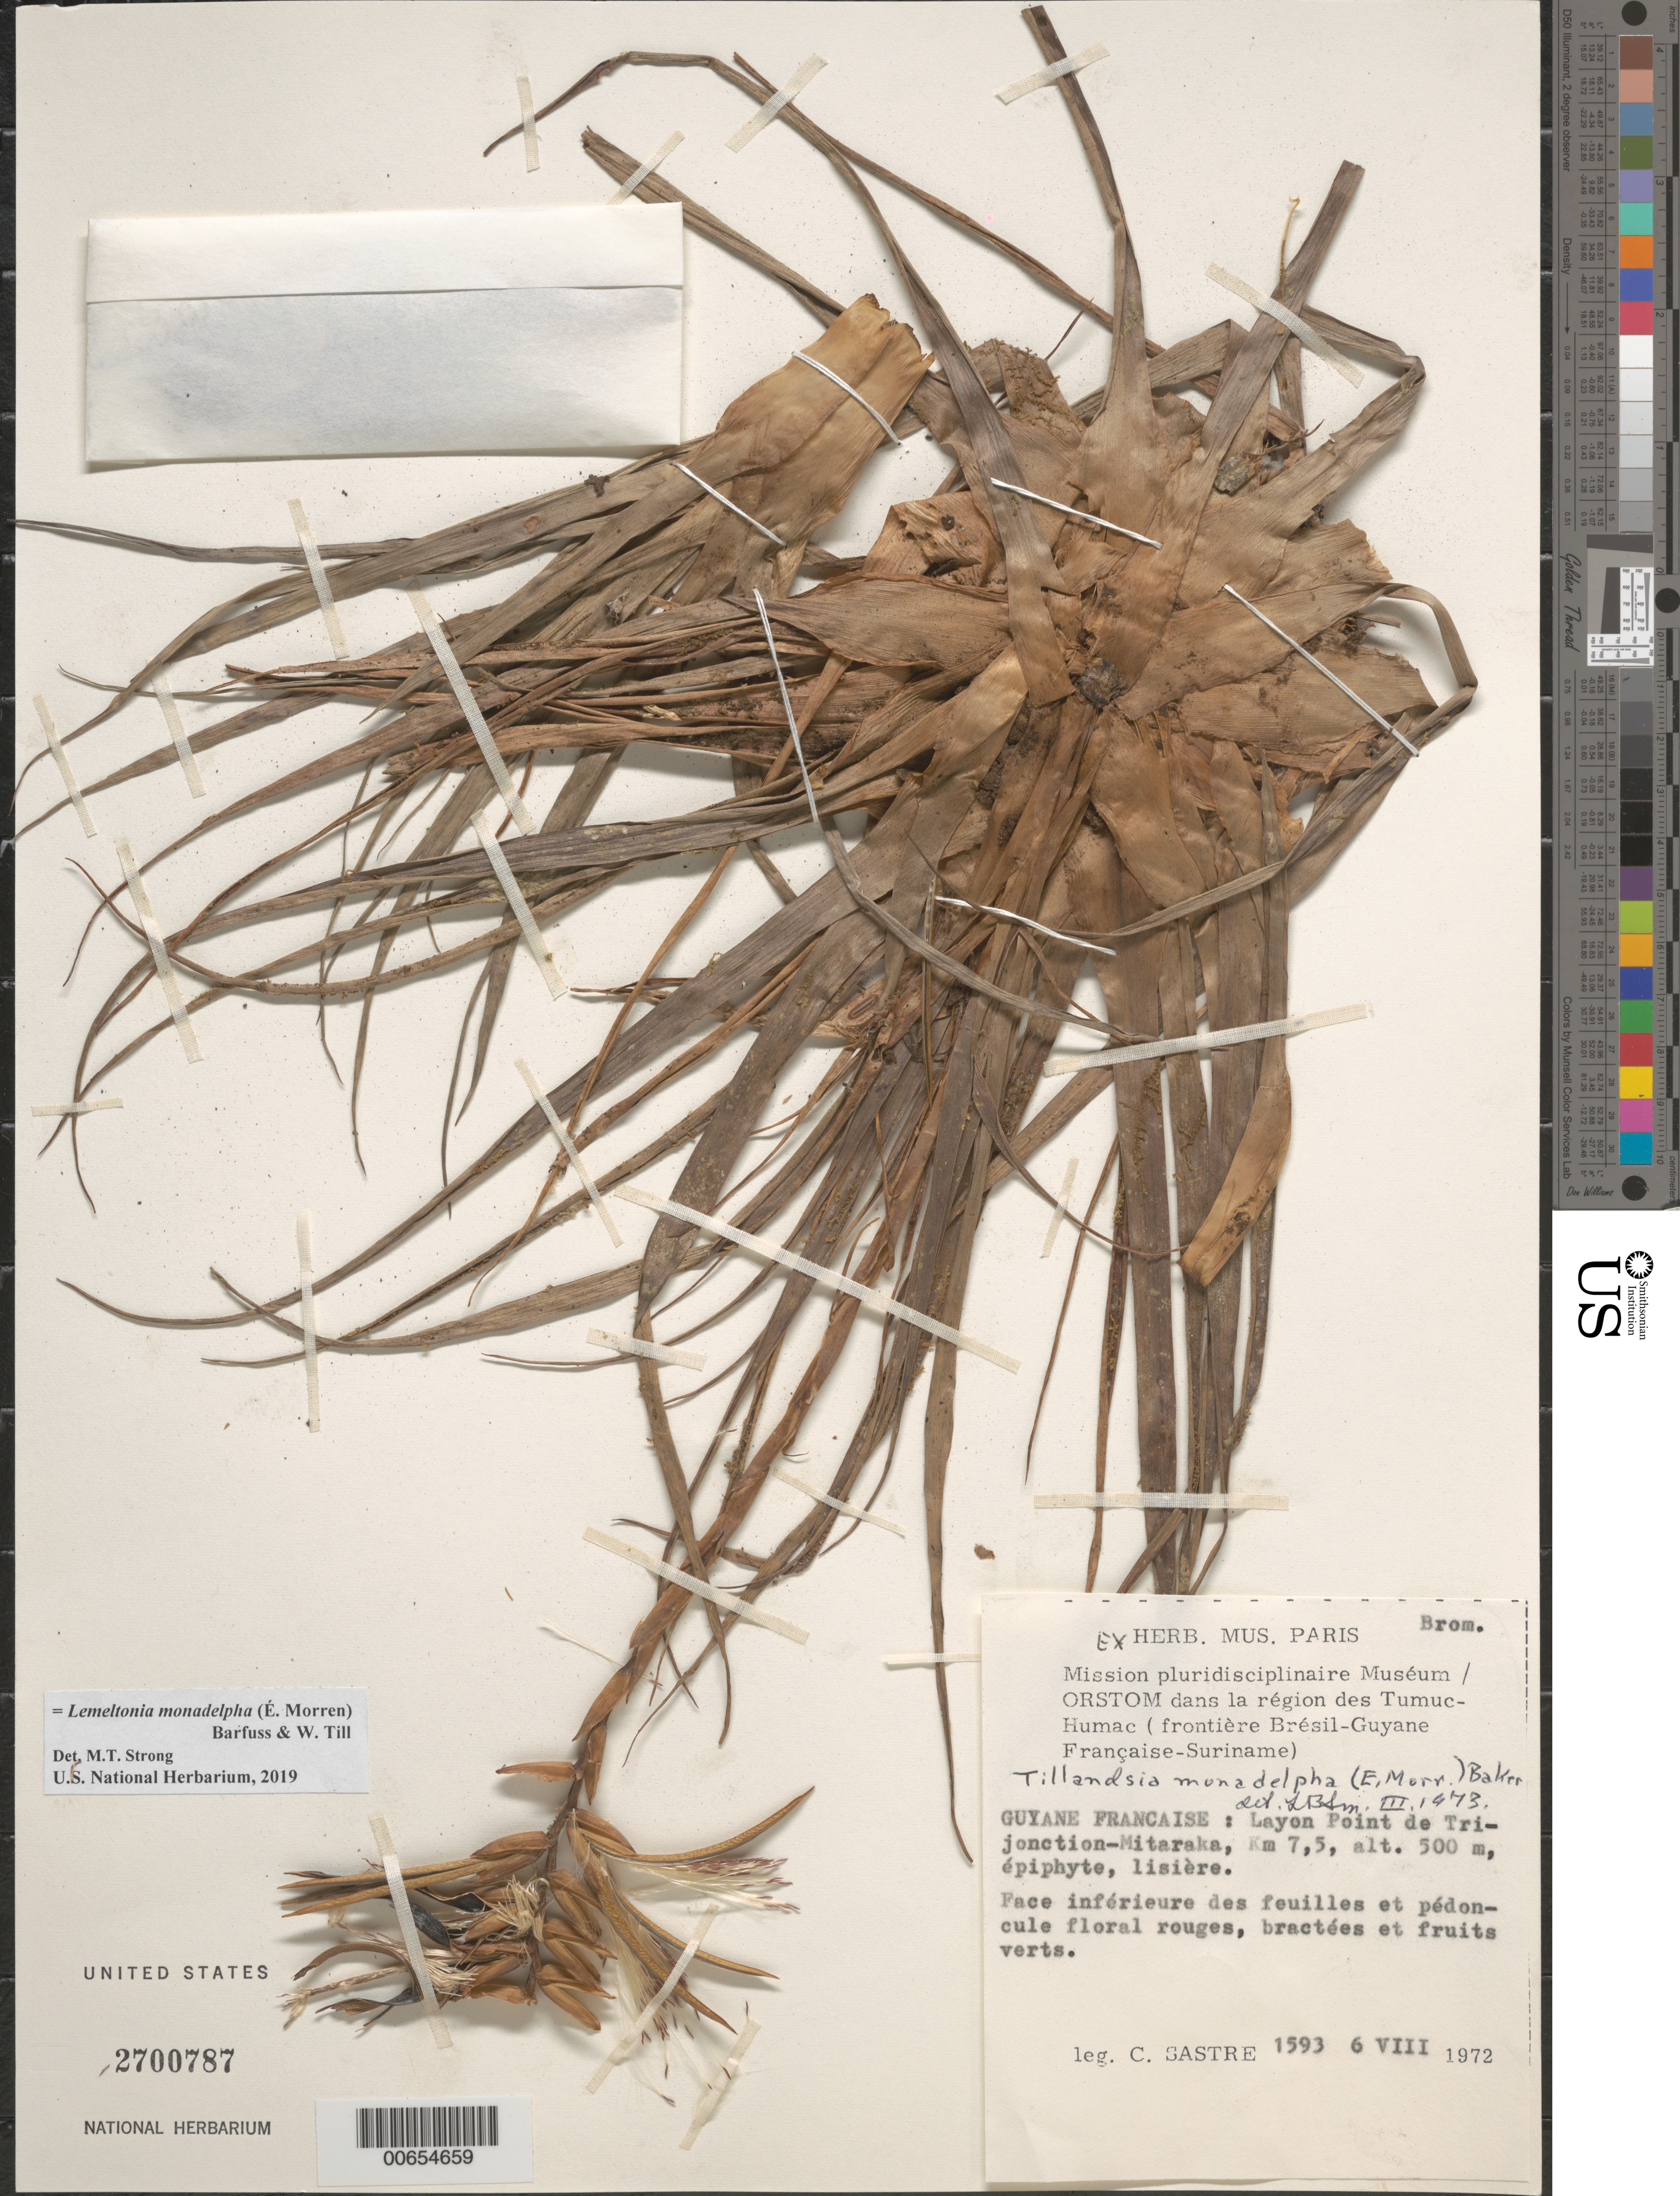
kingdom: Plantae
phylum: Tracheophyta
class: Liliopsida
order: Poales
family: Bromeliaceae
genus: Lemeltonia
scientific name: Lemeltonia monadelpha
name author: (É. Morren) Barfuss & W. Till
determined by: Strong, M. T., (US), Smithsonian Institution - National Museum of Natural History (UNITED STATES)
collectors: C. H. L. Sastre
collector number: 1593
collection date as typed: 6-Aug-72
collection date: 1972-08-06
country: French Guiana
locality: Layon Point de Trijonetion-Mitaraka, km 7.3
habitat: Lisière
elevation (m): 500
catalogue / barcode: US 2700787